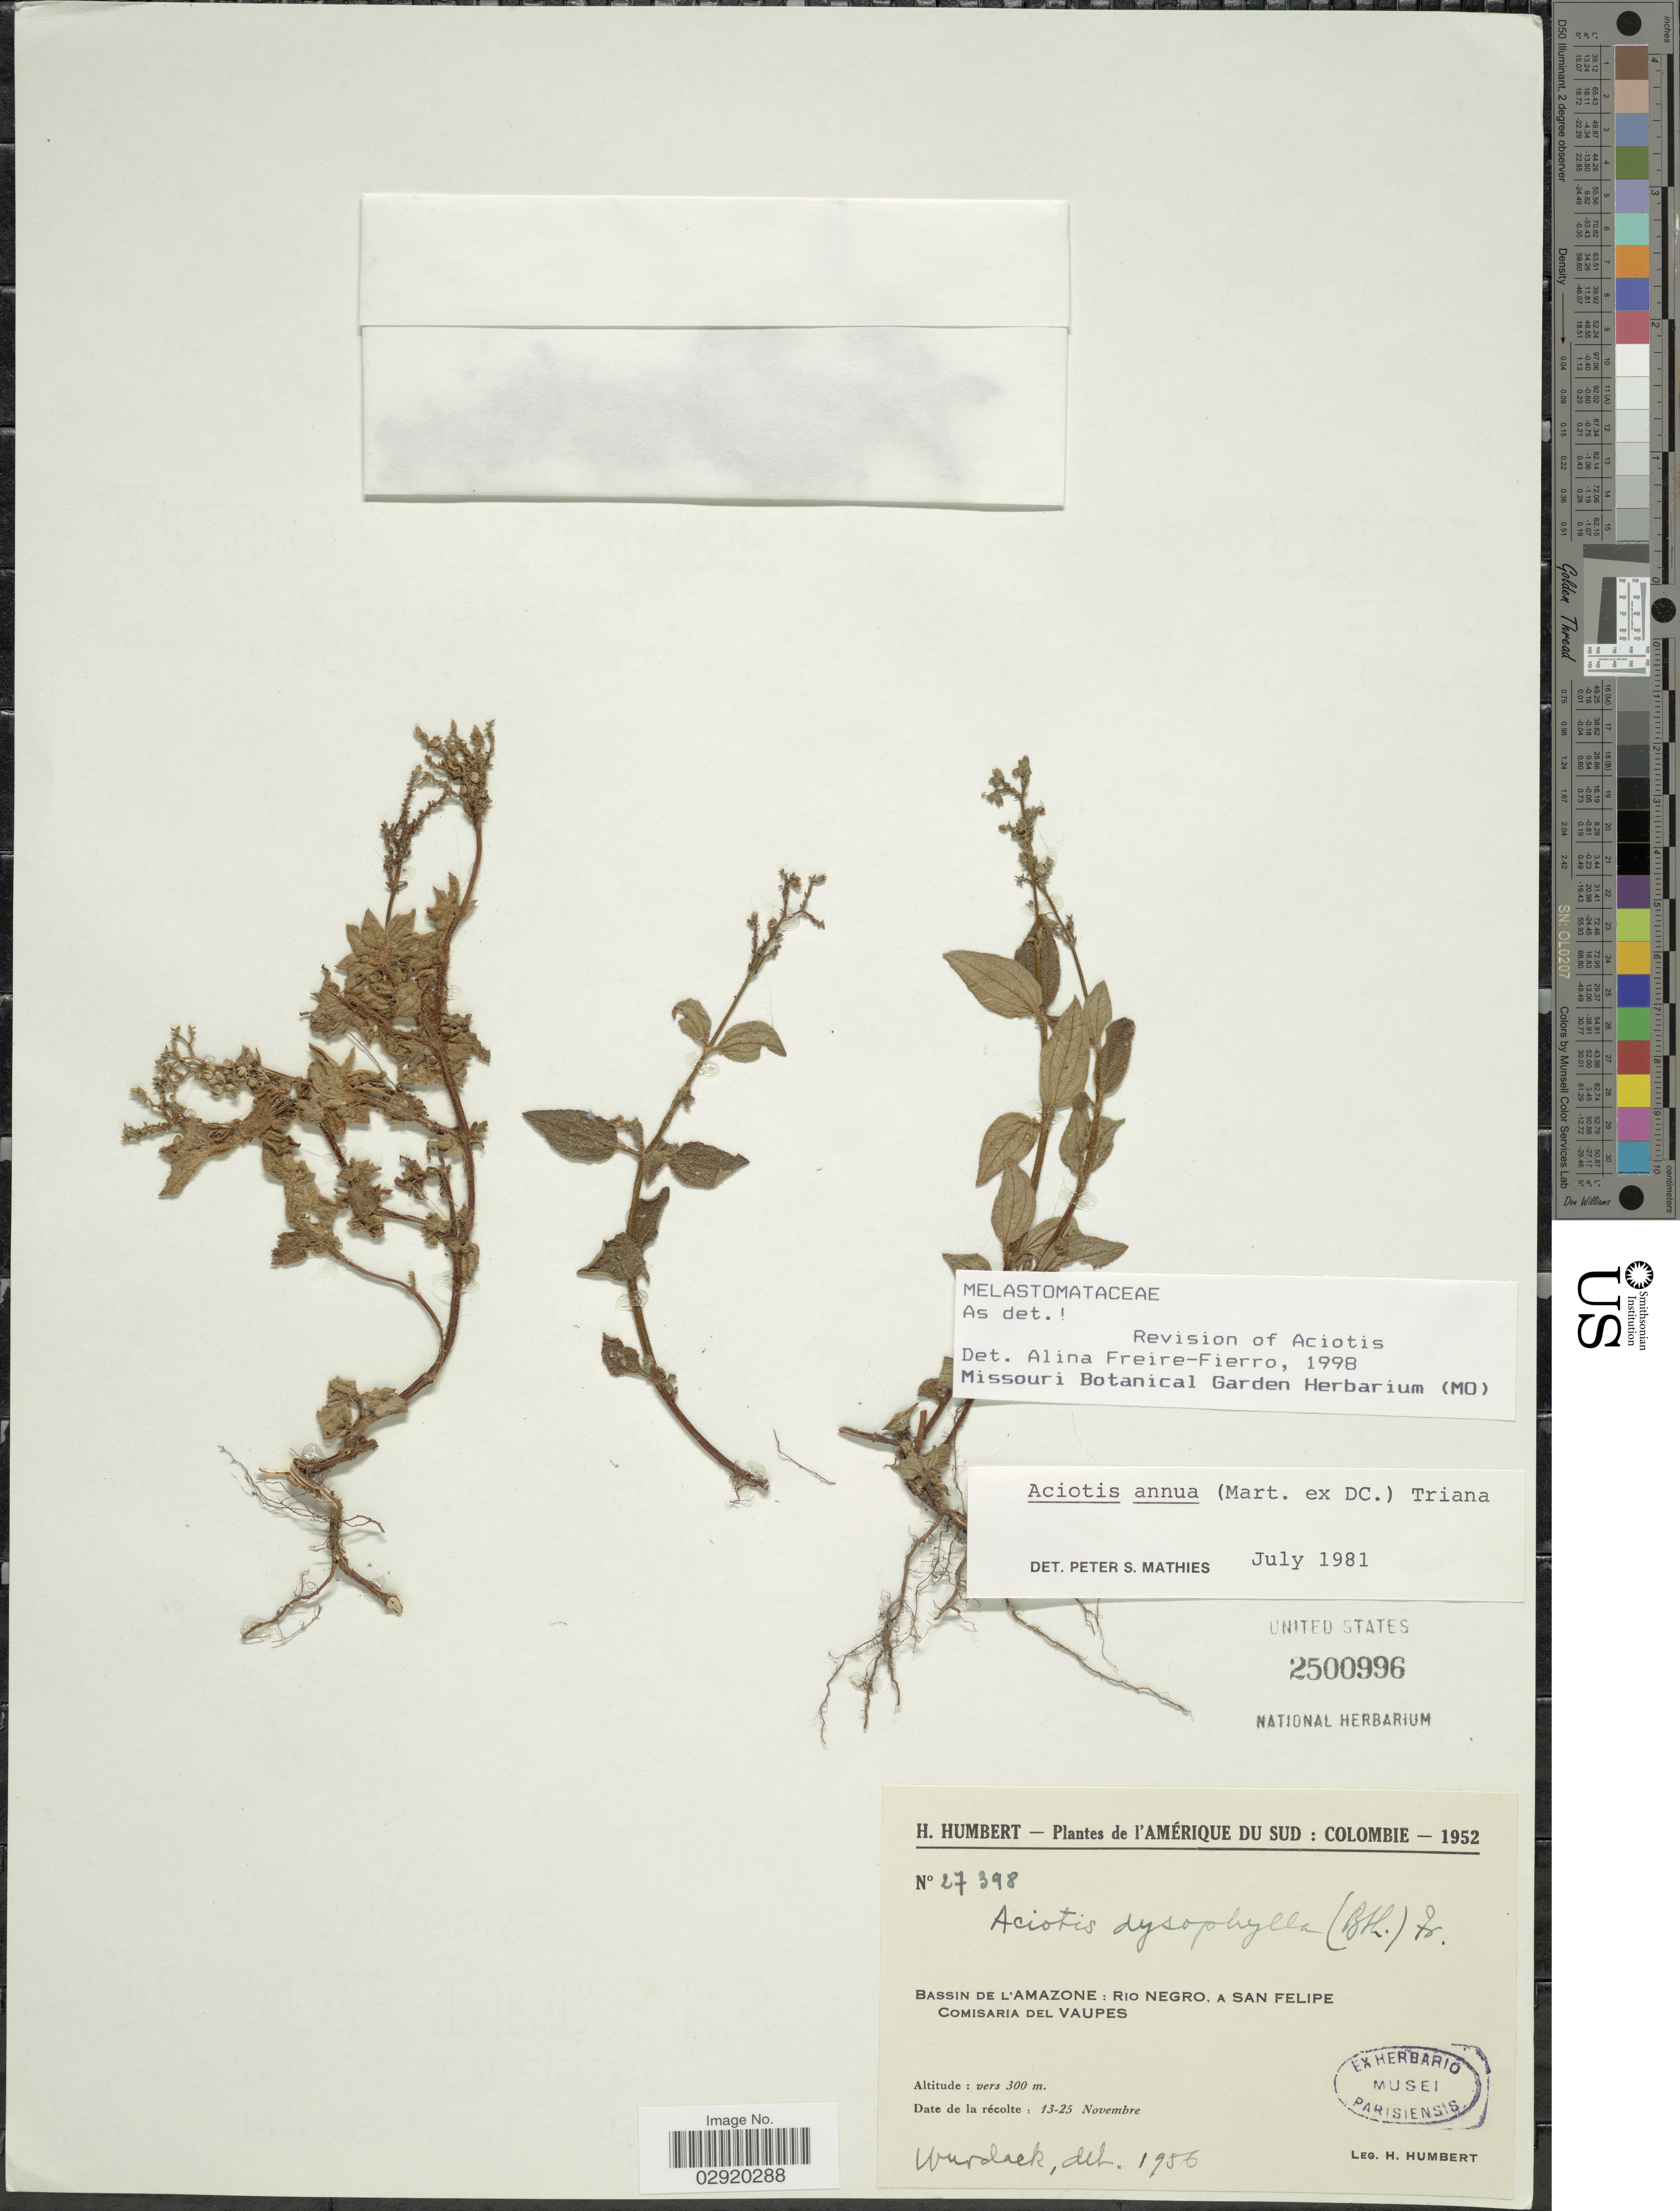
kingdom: Plantae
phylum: Tracheophyta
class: Magnoliopsida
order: Myrtales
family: Melastomataceae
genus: Aciotis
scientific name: Aciotis annua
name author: (Mart. ex DC.) Triana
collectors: H. Humbert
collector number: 27398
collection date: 1952-11-13/1952-11-25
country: Colombia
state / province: Vaupés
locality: Bassin de L'Amazone: Rio Negro, a San Felipe. Comisaria del Vaupes.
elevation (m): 300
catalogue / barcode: US 2500996